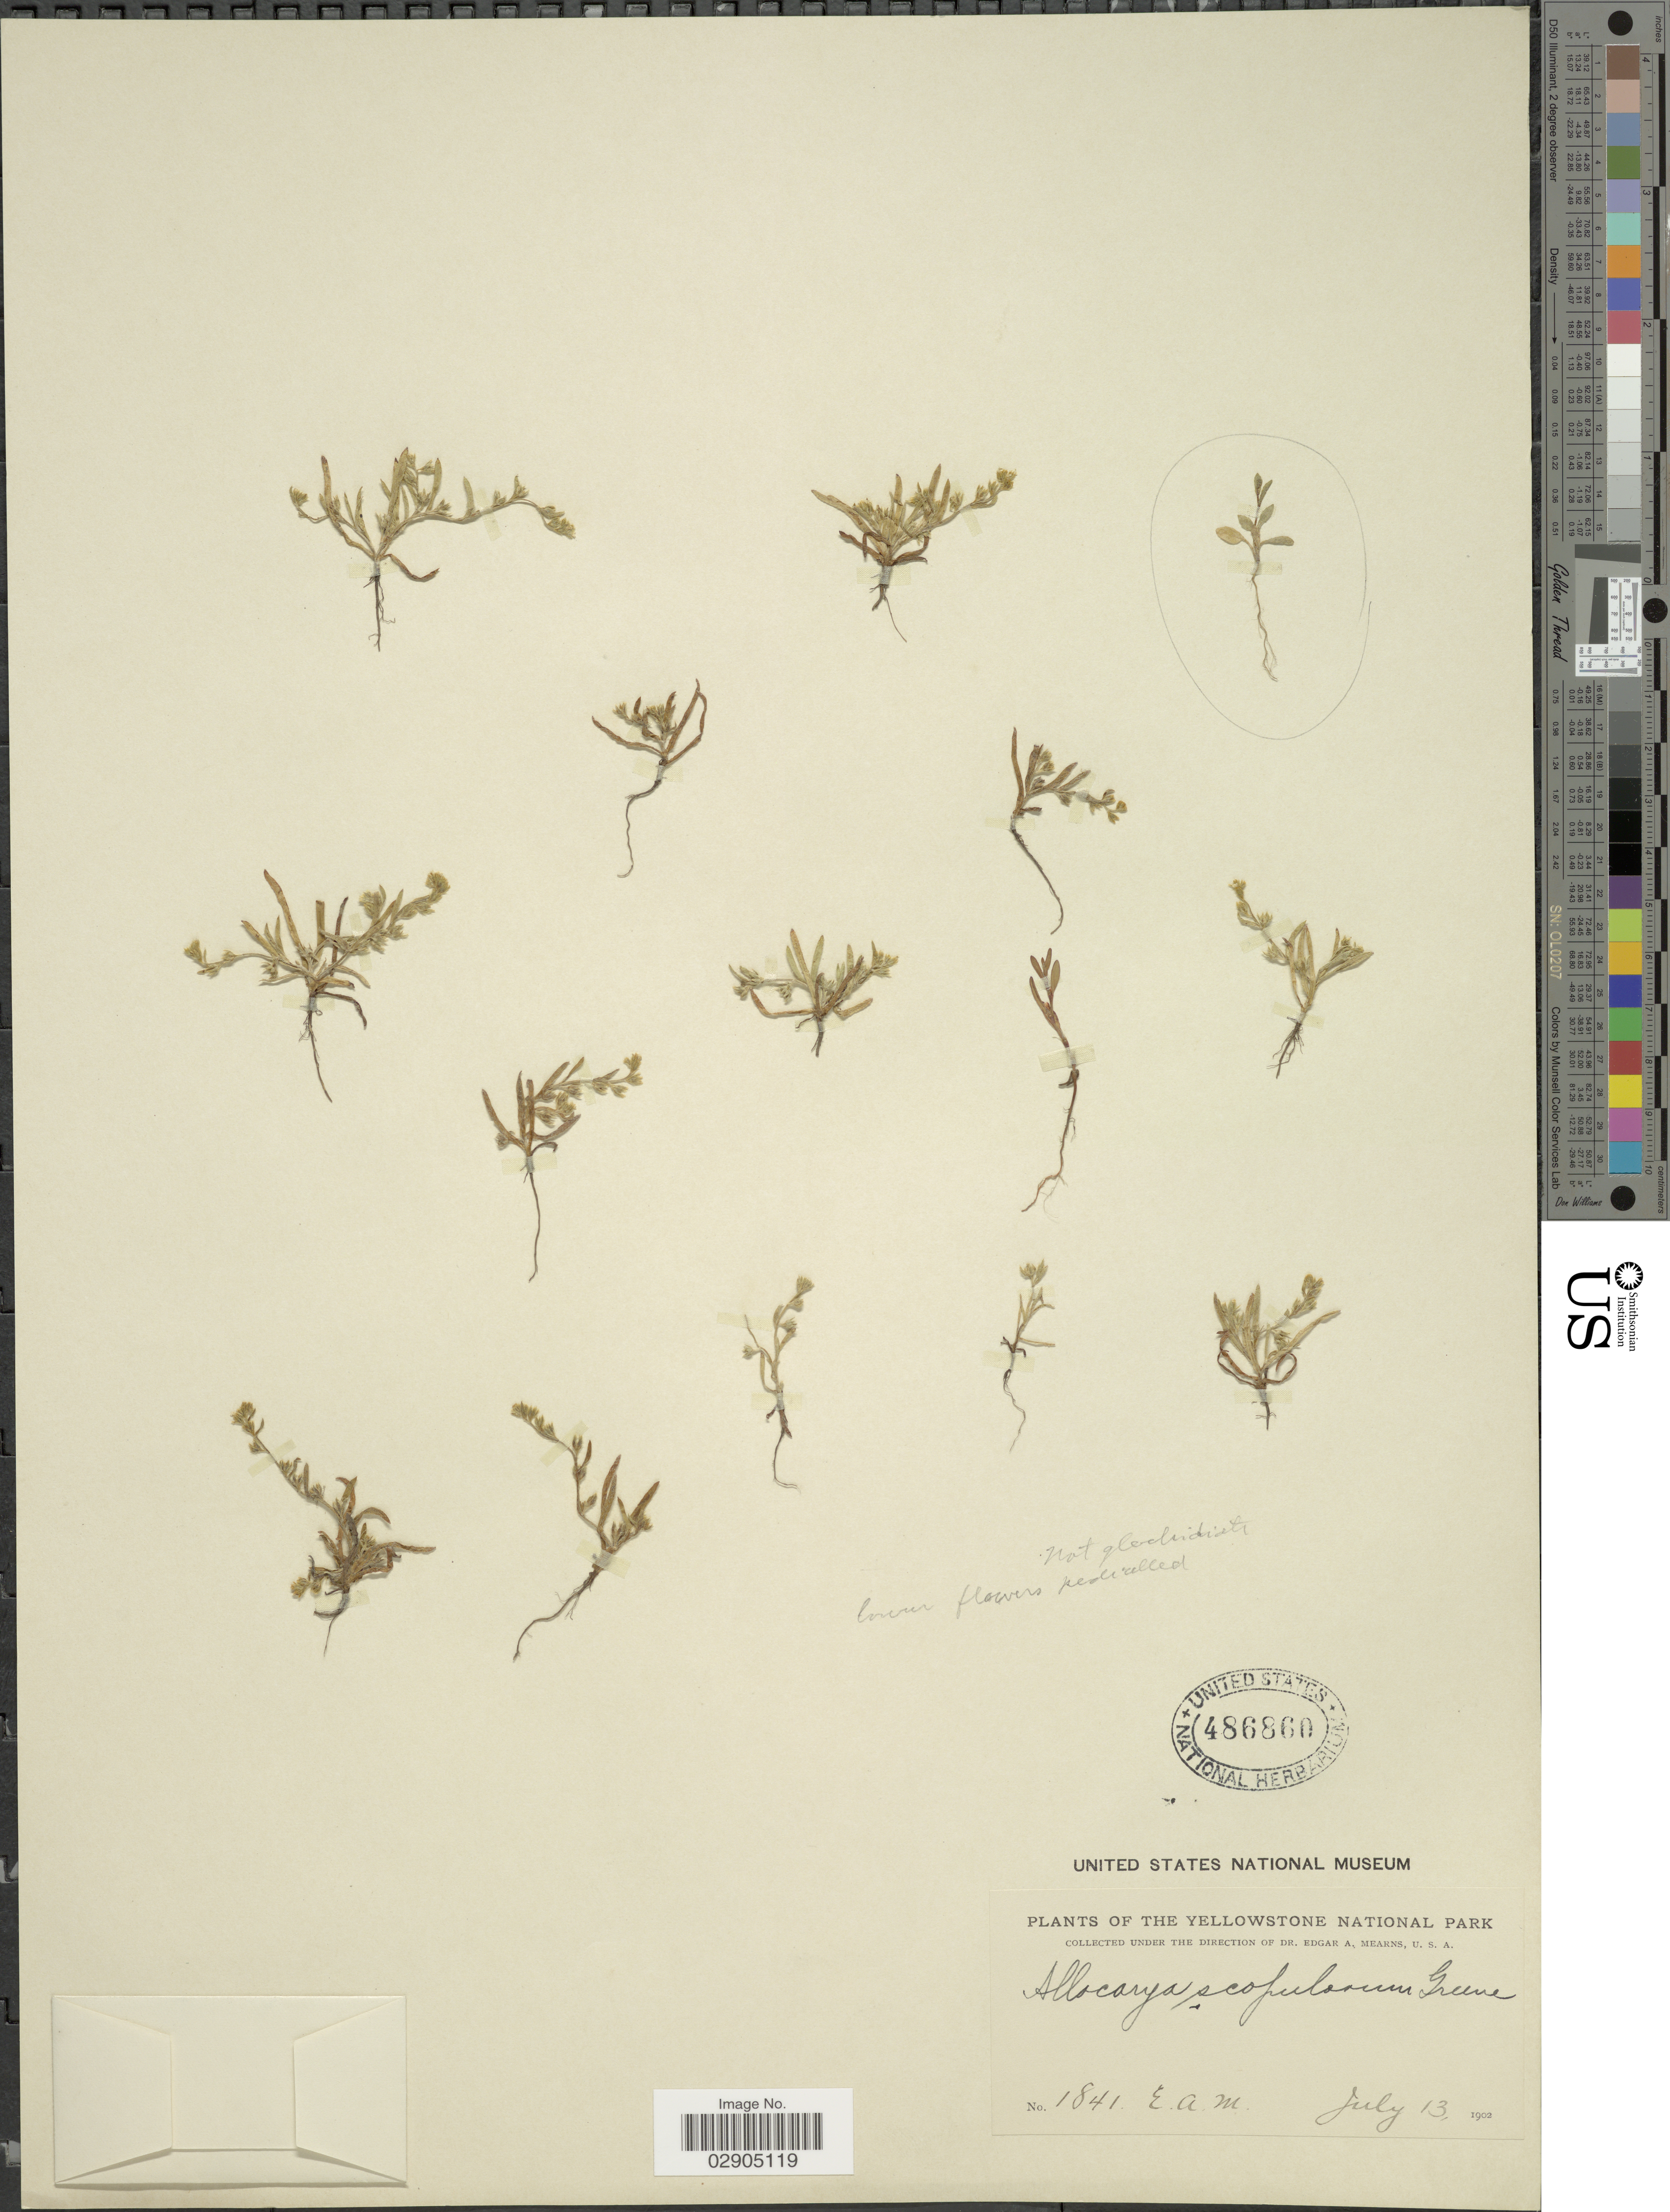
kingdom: Plantae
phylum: Tracheophyta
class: Magnoliopsida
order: Boraginales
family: Boraginaceae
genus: Allocarya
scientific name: Allocarya californica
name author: (Fisch. & C.A. Mey.) Greene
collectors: E. A. Mearns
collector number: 1841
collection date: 1902-07-13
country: United States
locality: The Yellowstone National Park.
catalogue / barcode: US 486860